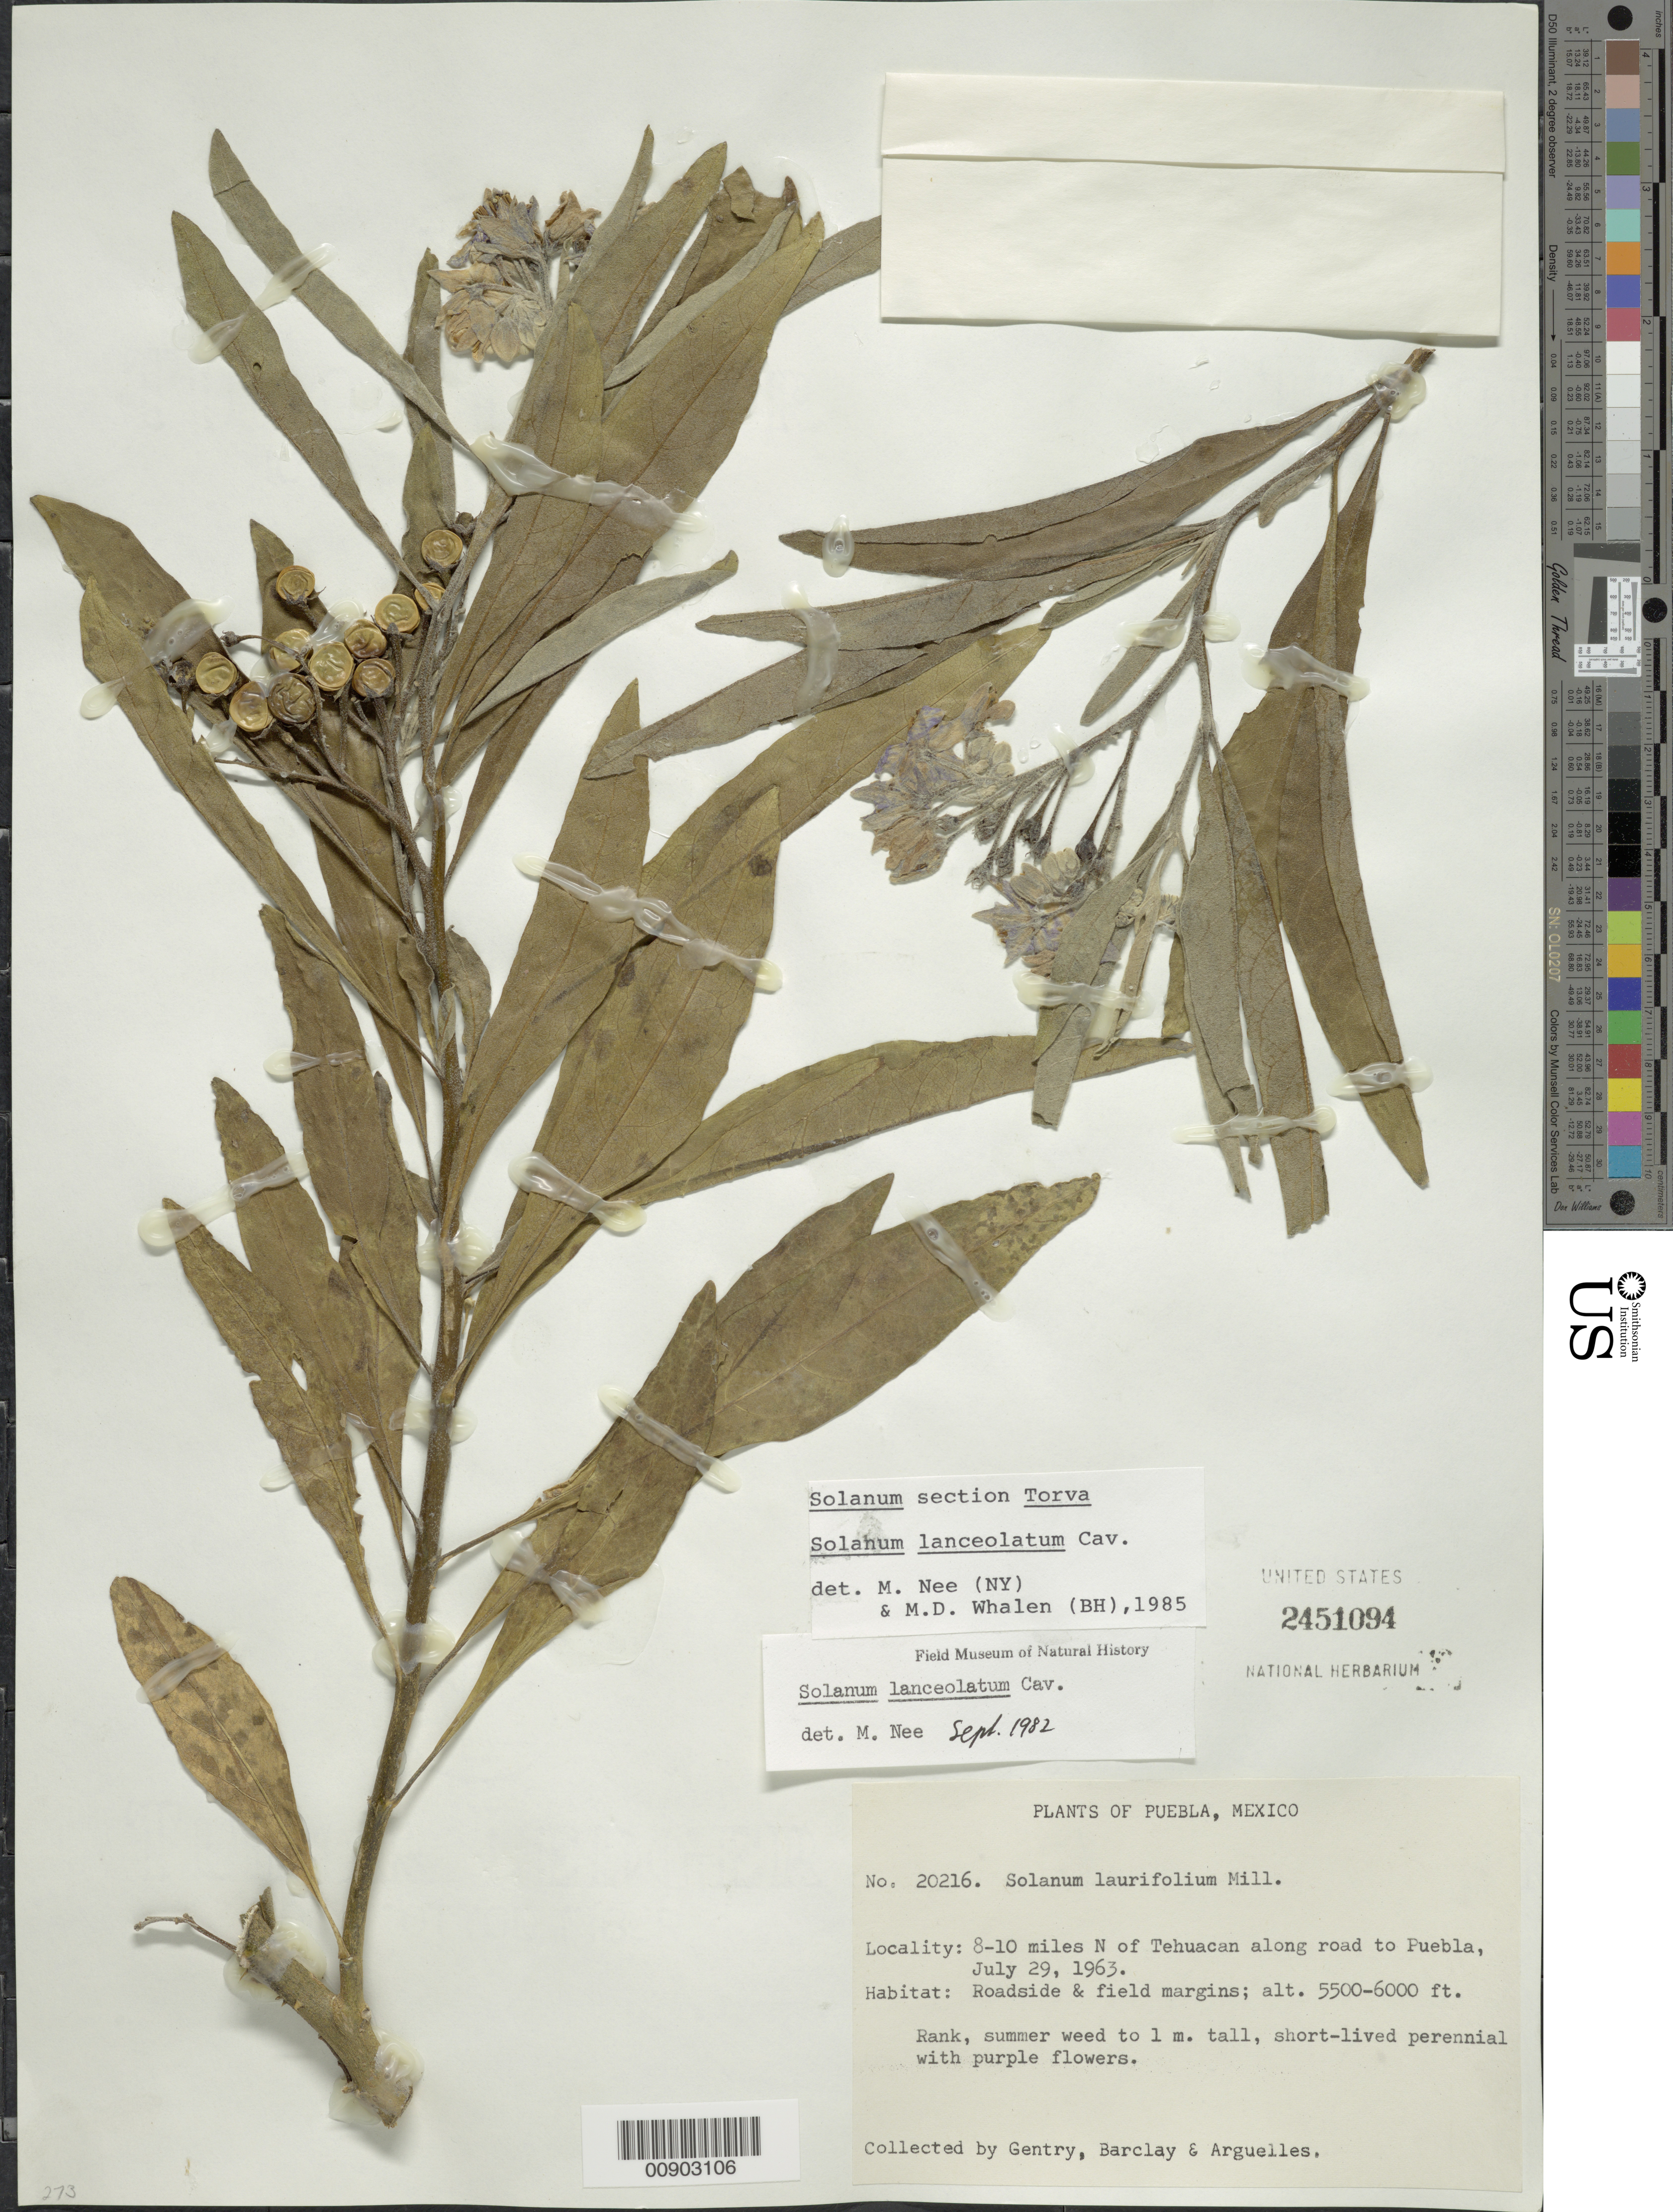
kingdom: Plantae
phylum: Tracheophyta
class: Magnoliopsida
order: Solanales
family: Solanaceae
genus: Solanum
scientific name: Solanum lanceolatum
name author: Cav.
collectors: Gentry, --, -- Barclay & Arguelles, --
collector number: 20216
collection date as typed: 29 Jul 1963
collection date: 1963-07-29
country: Mexico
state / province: Puebla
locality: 8-10 miles N of Tehuacán along road to Puebla.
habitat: Roadside & field margins.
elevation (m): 1676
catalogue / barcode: US 2451094